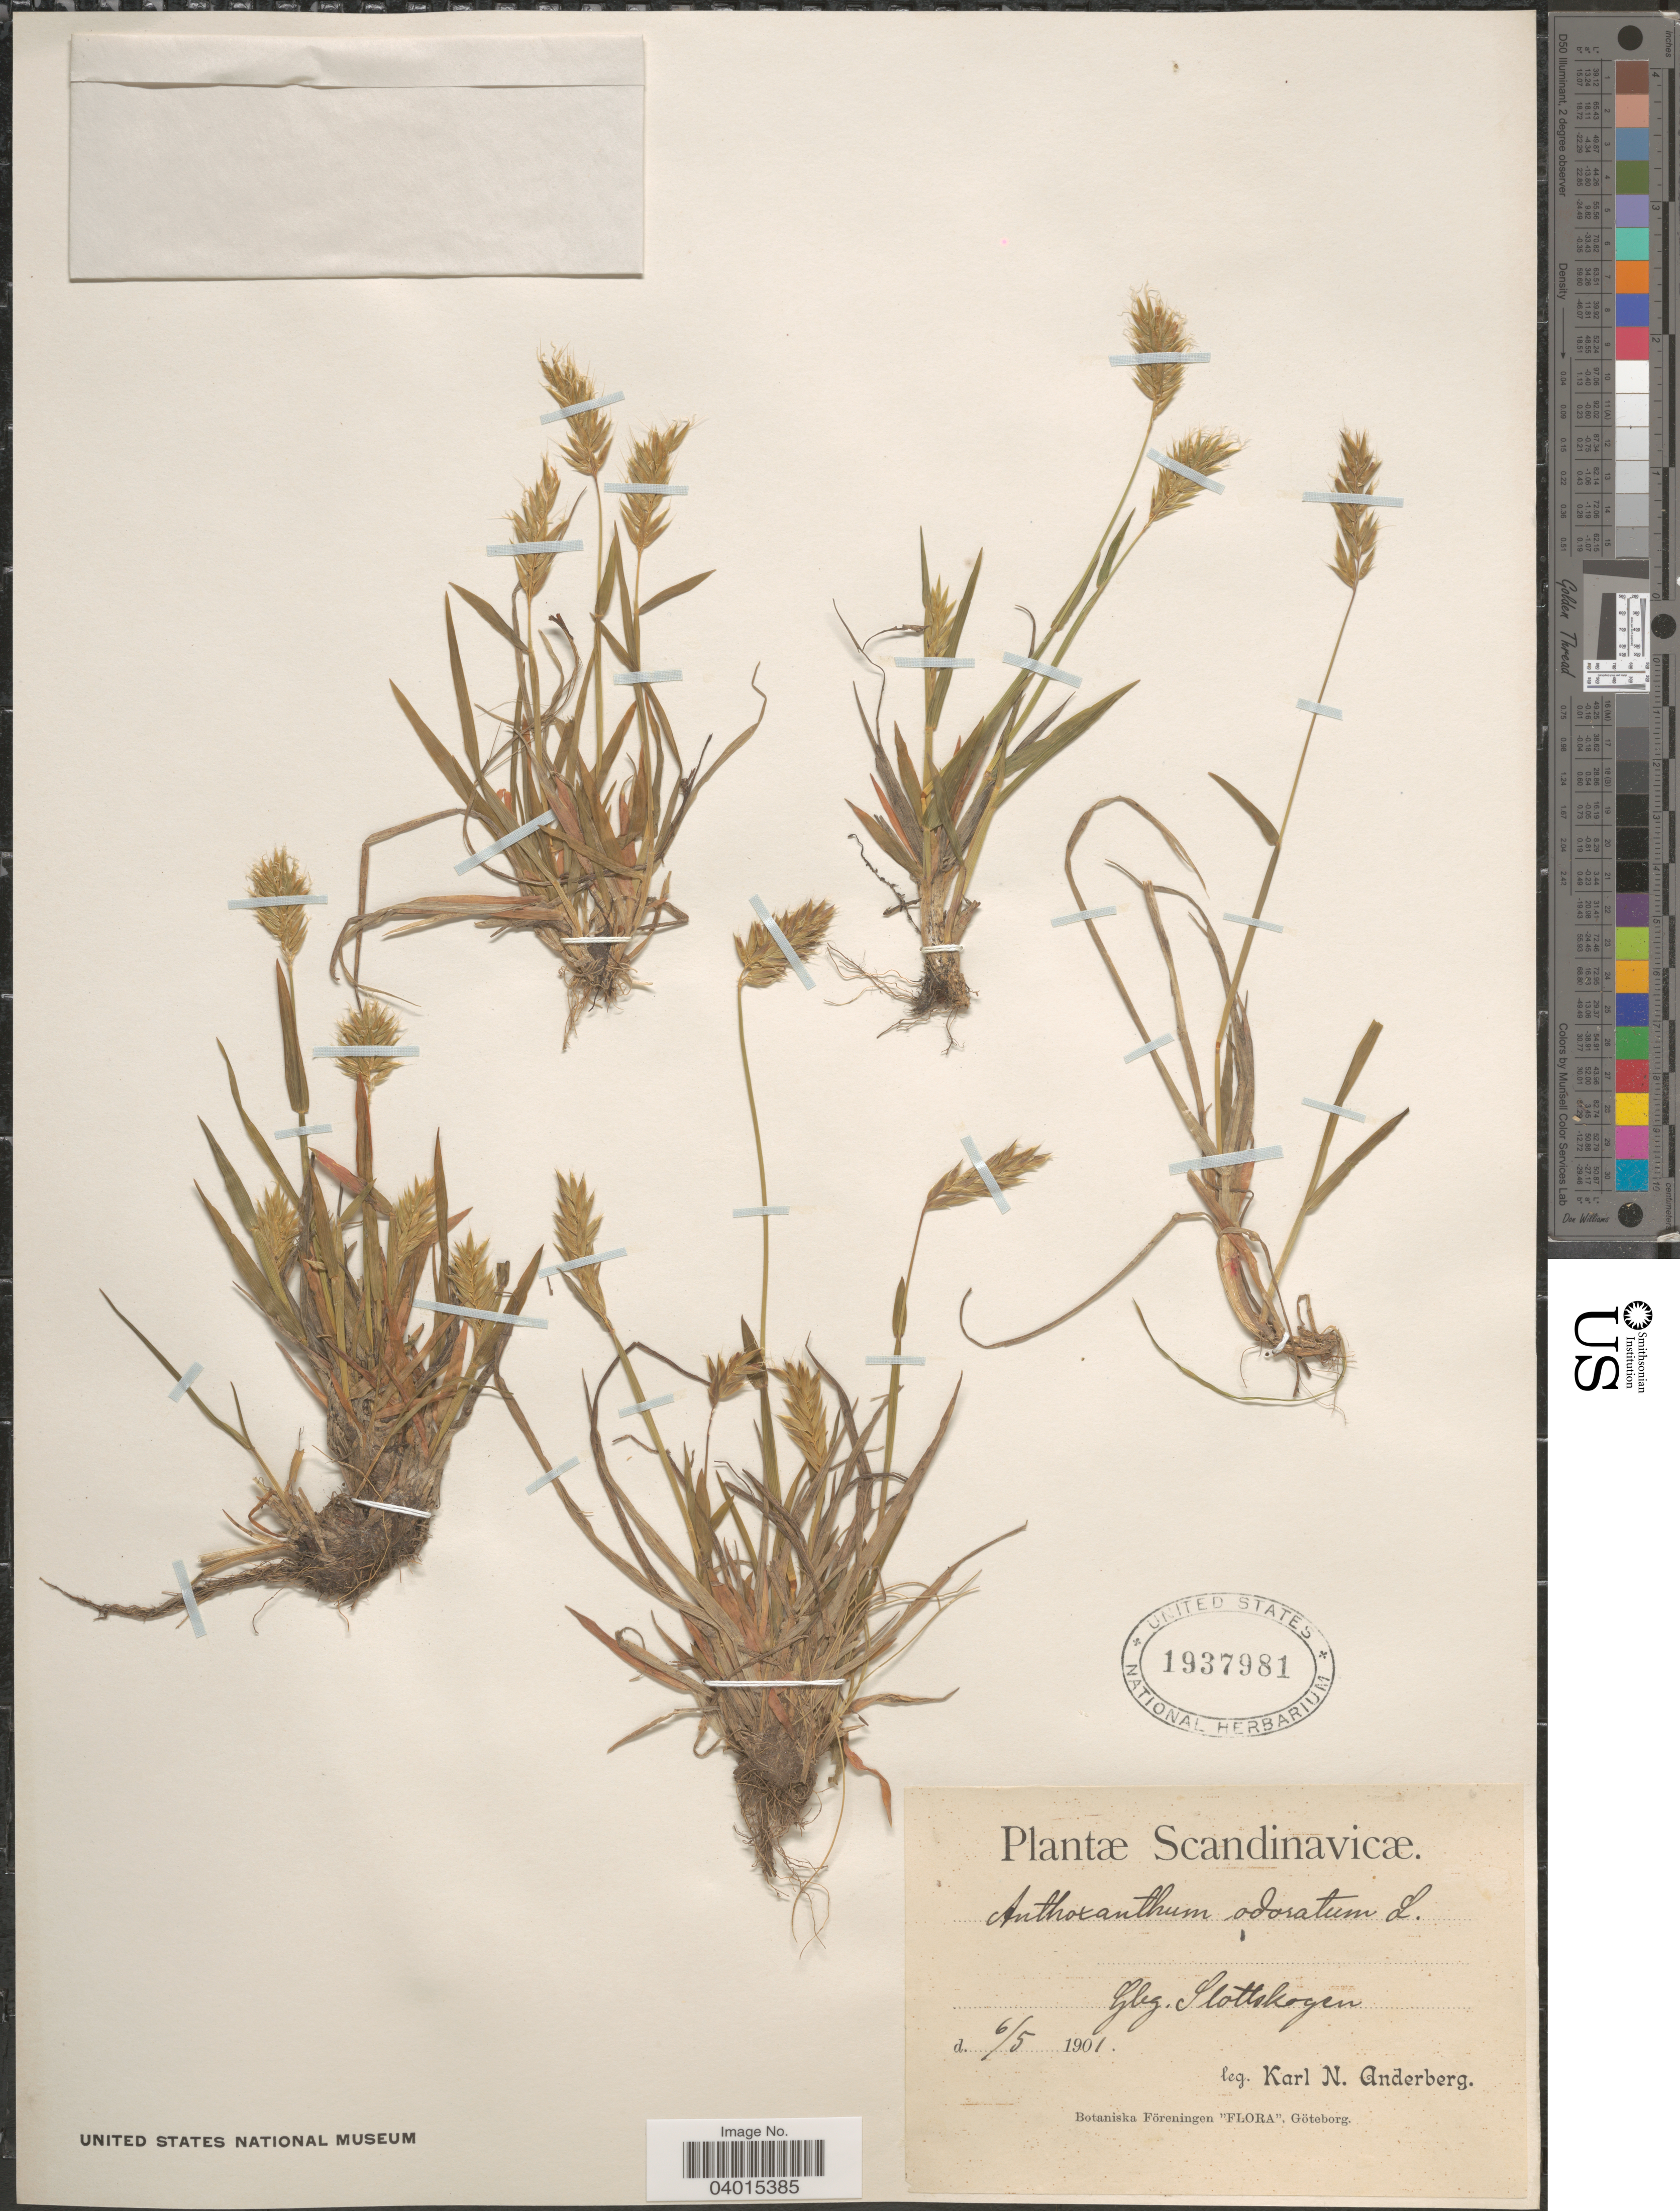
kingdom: Plantae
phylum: Tracheophyta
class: Liliopsida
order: Poales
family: Poaceae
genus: Anthoxanthum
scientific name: Anthoxanthum odoratum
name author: L.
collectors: K. Anderberg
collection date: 1901-05-06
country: Sweden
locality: Scandinavicæ. Gleg. Slottskogen.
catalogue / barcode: US 1937981